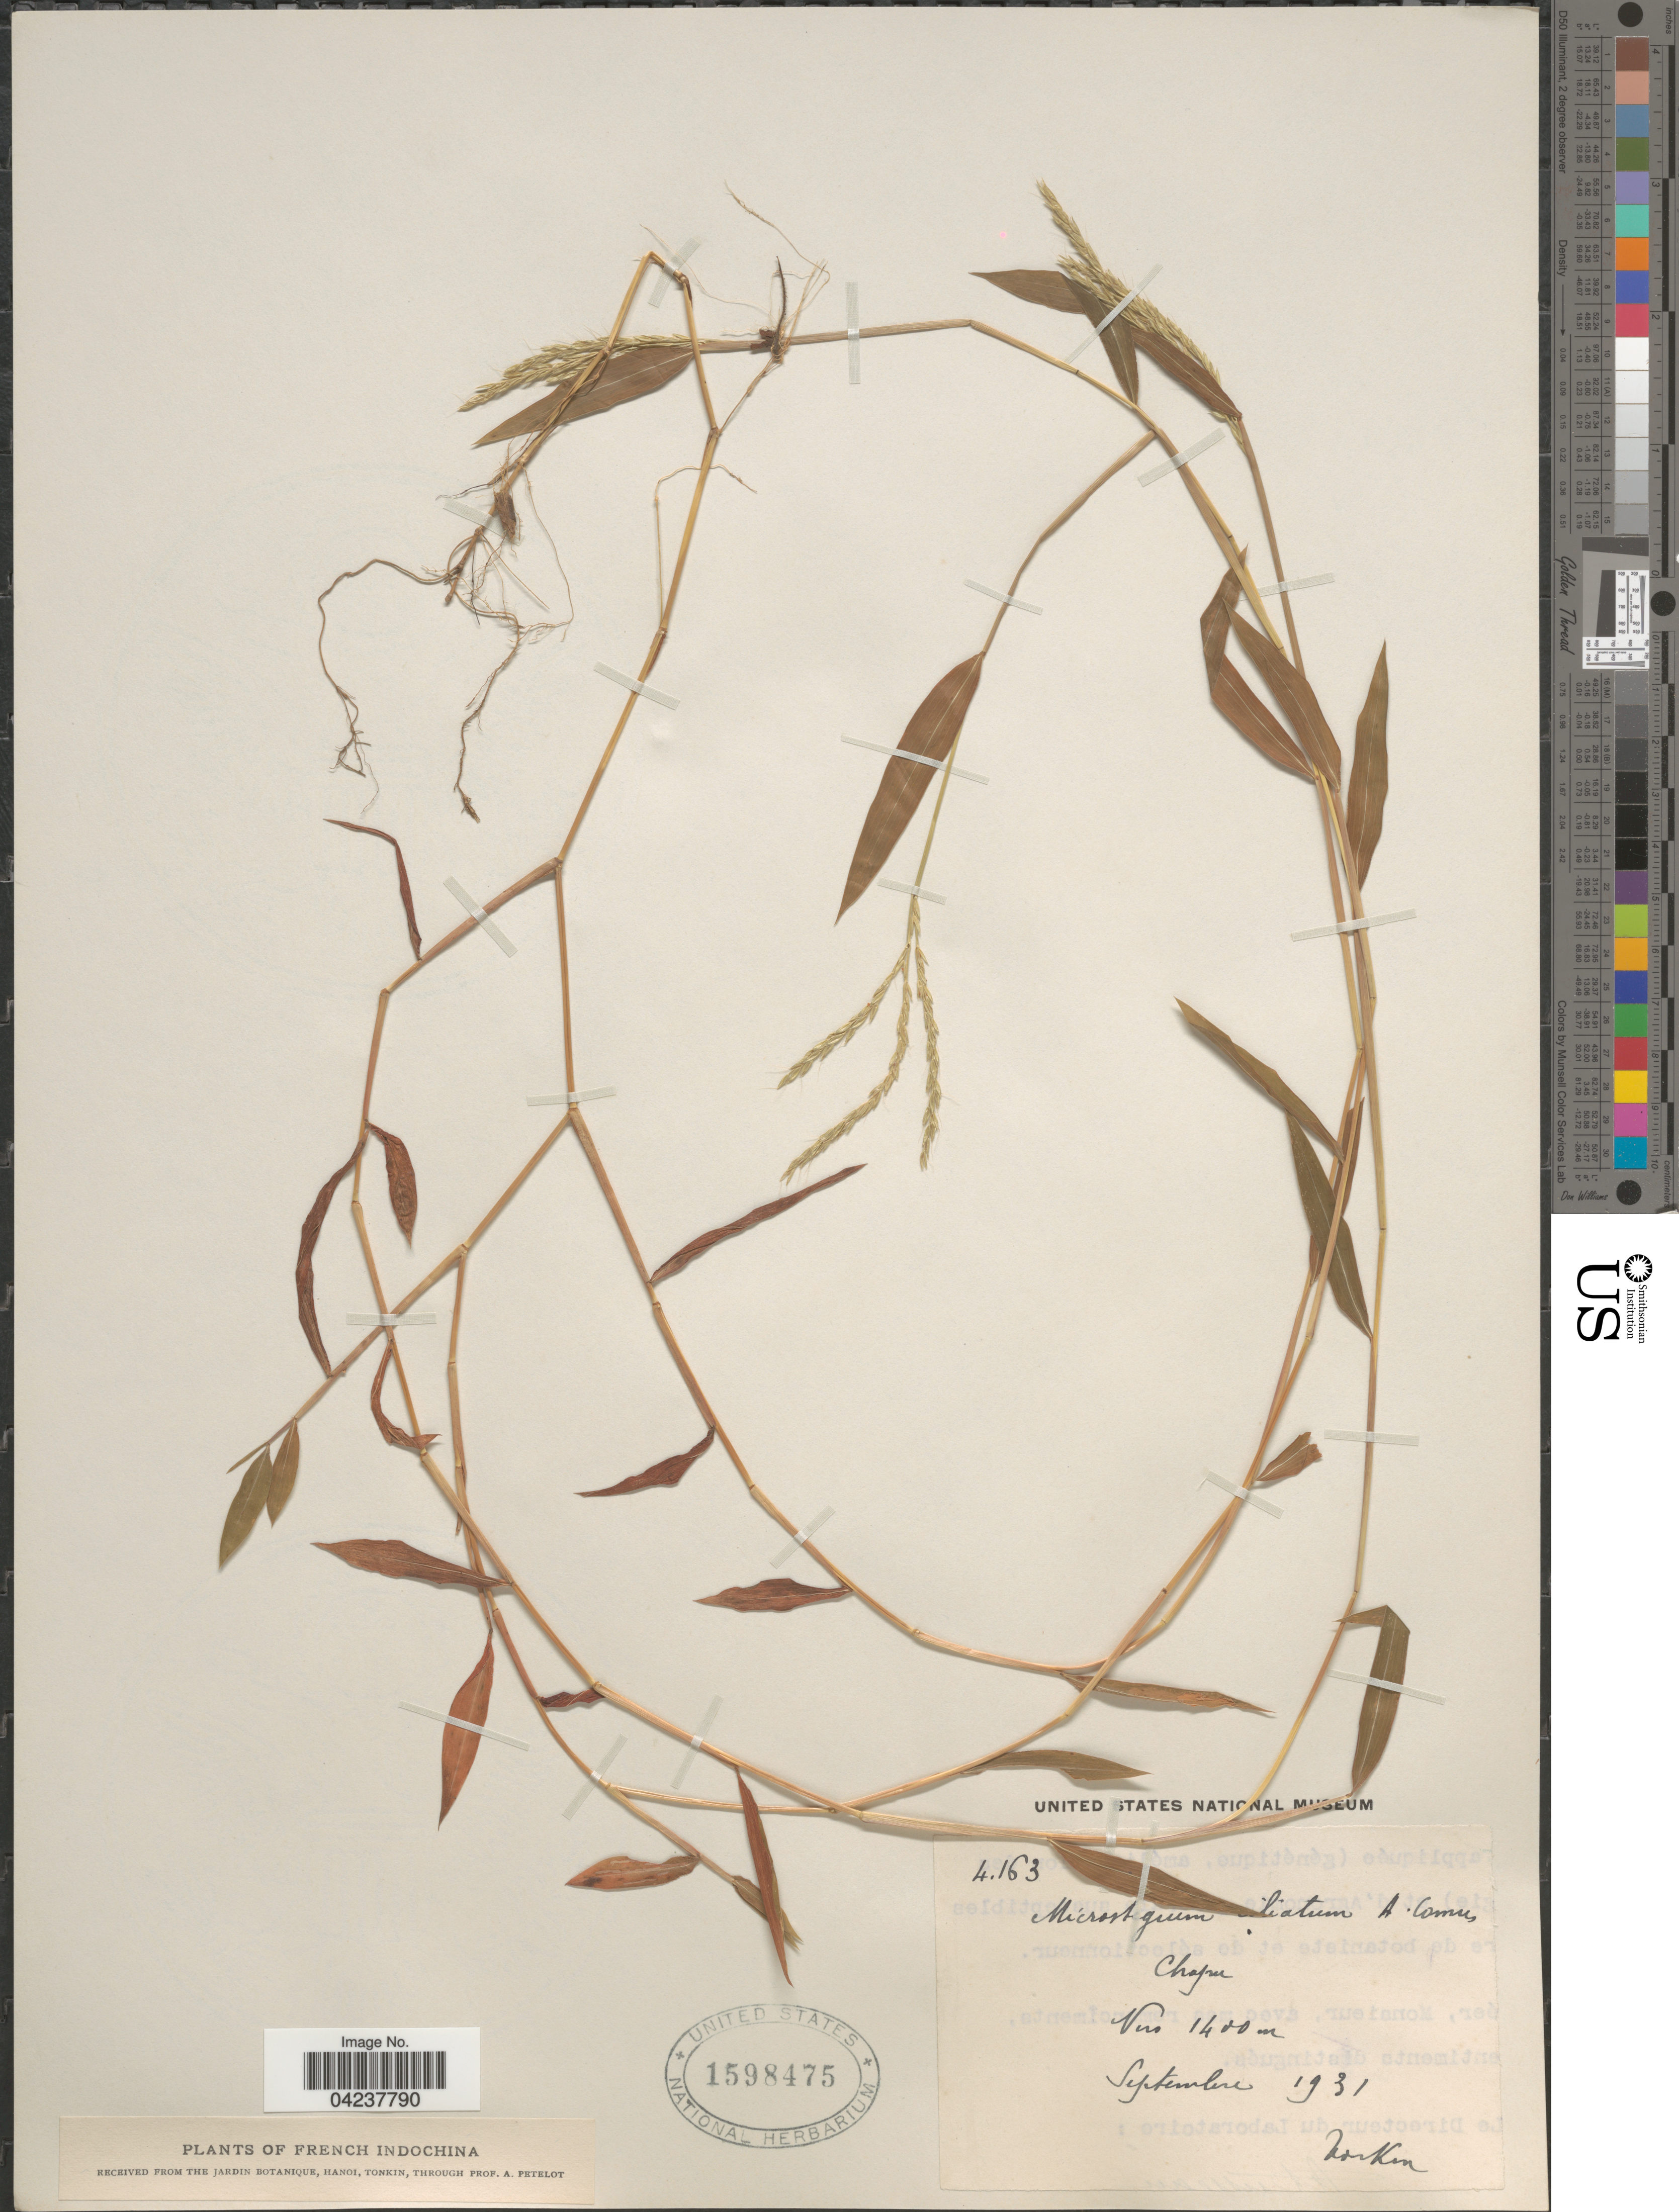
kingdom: Plantae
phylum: Tracheophyta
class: Liliopsida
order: Poales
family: Poaceae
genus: Microstegium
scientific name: Microstegium ciliatum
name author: (Trin.) A. Camus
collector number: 4163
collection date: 1931-09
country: Vietnam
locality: Chapa. Tonkin. French Indochina.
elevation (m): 1400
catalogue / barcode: US 1598475